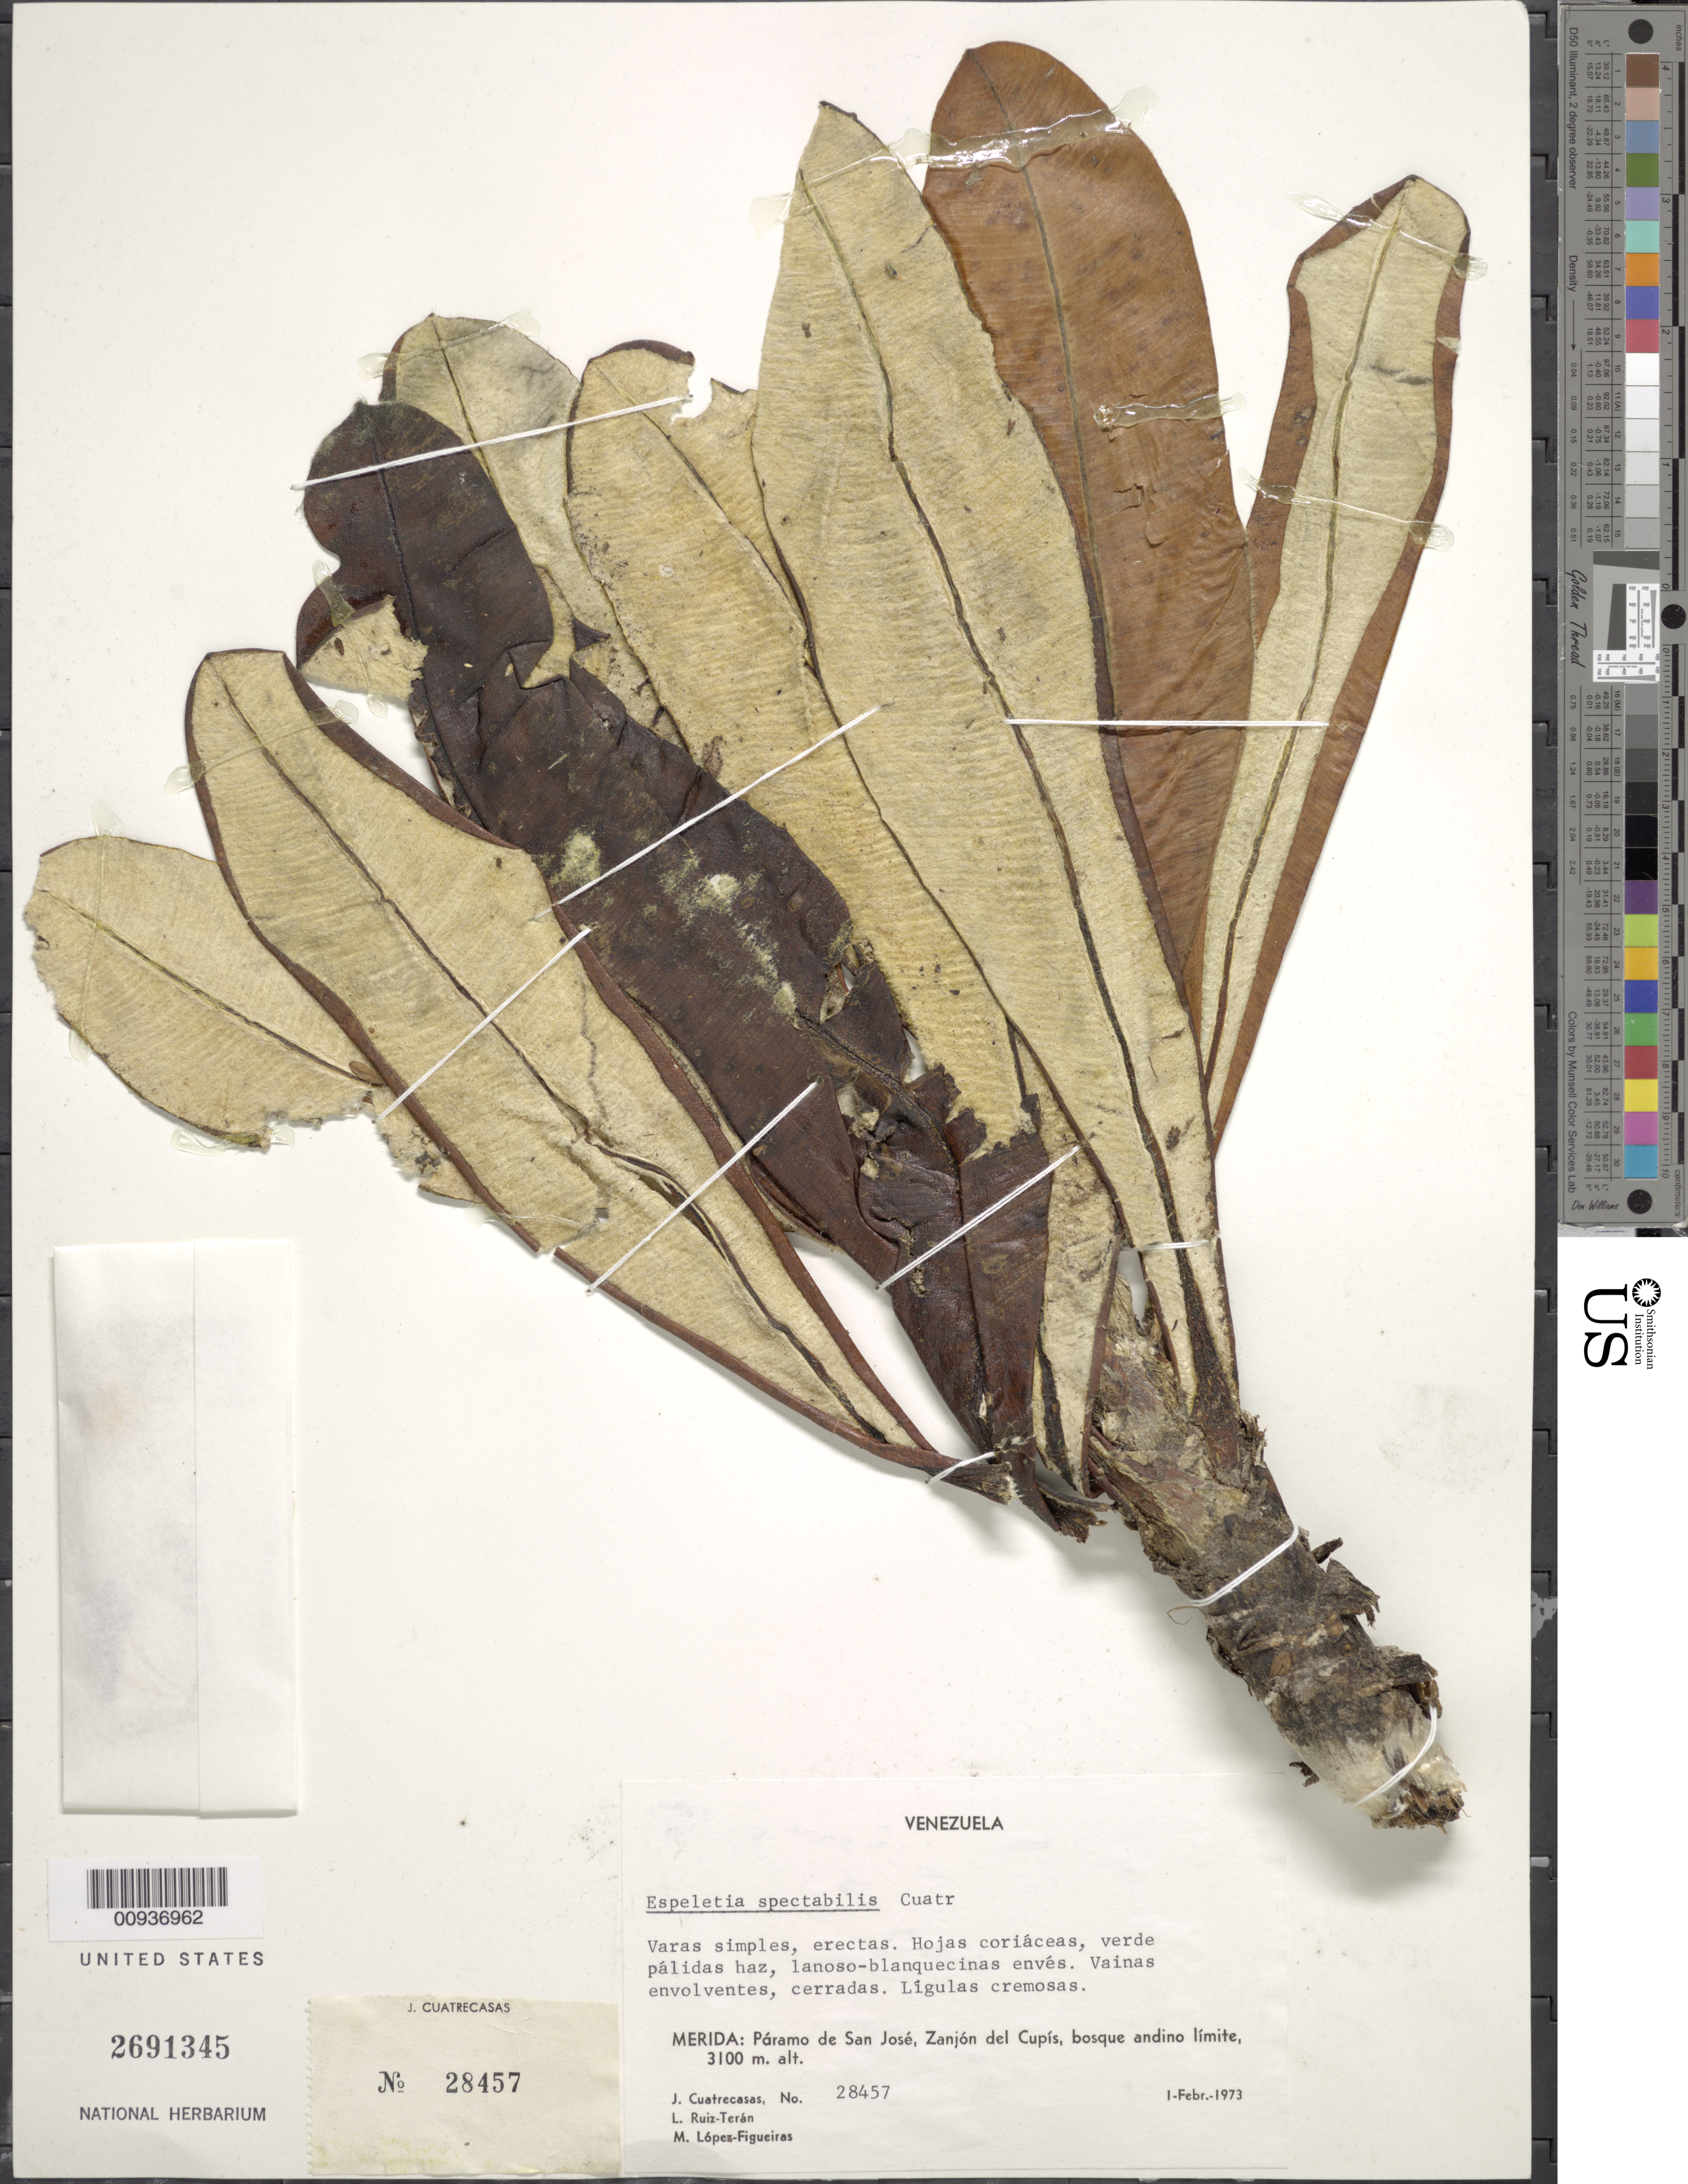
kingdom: Plantae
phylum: Tracheophyta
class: Magnoliopsida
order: Asterales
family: Asteraceae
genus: Libanothamnus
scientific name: Libanothamnus spectabilis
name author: (Cuatrec.) Cuatrec.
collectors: J. Cuatrecasas, L. E. Ruíz-Terán & M. López Figueiras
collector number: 28457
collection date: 1973-02-01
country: Venezuela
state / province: Mérida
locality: Paramo de San Jose, Zanjon del Cupis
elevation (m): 3100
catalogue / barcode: US 2691345